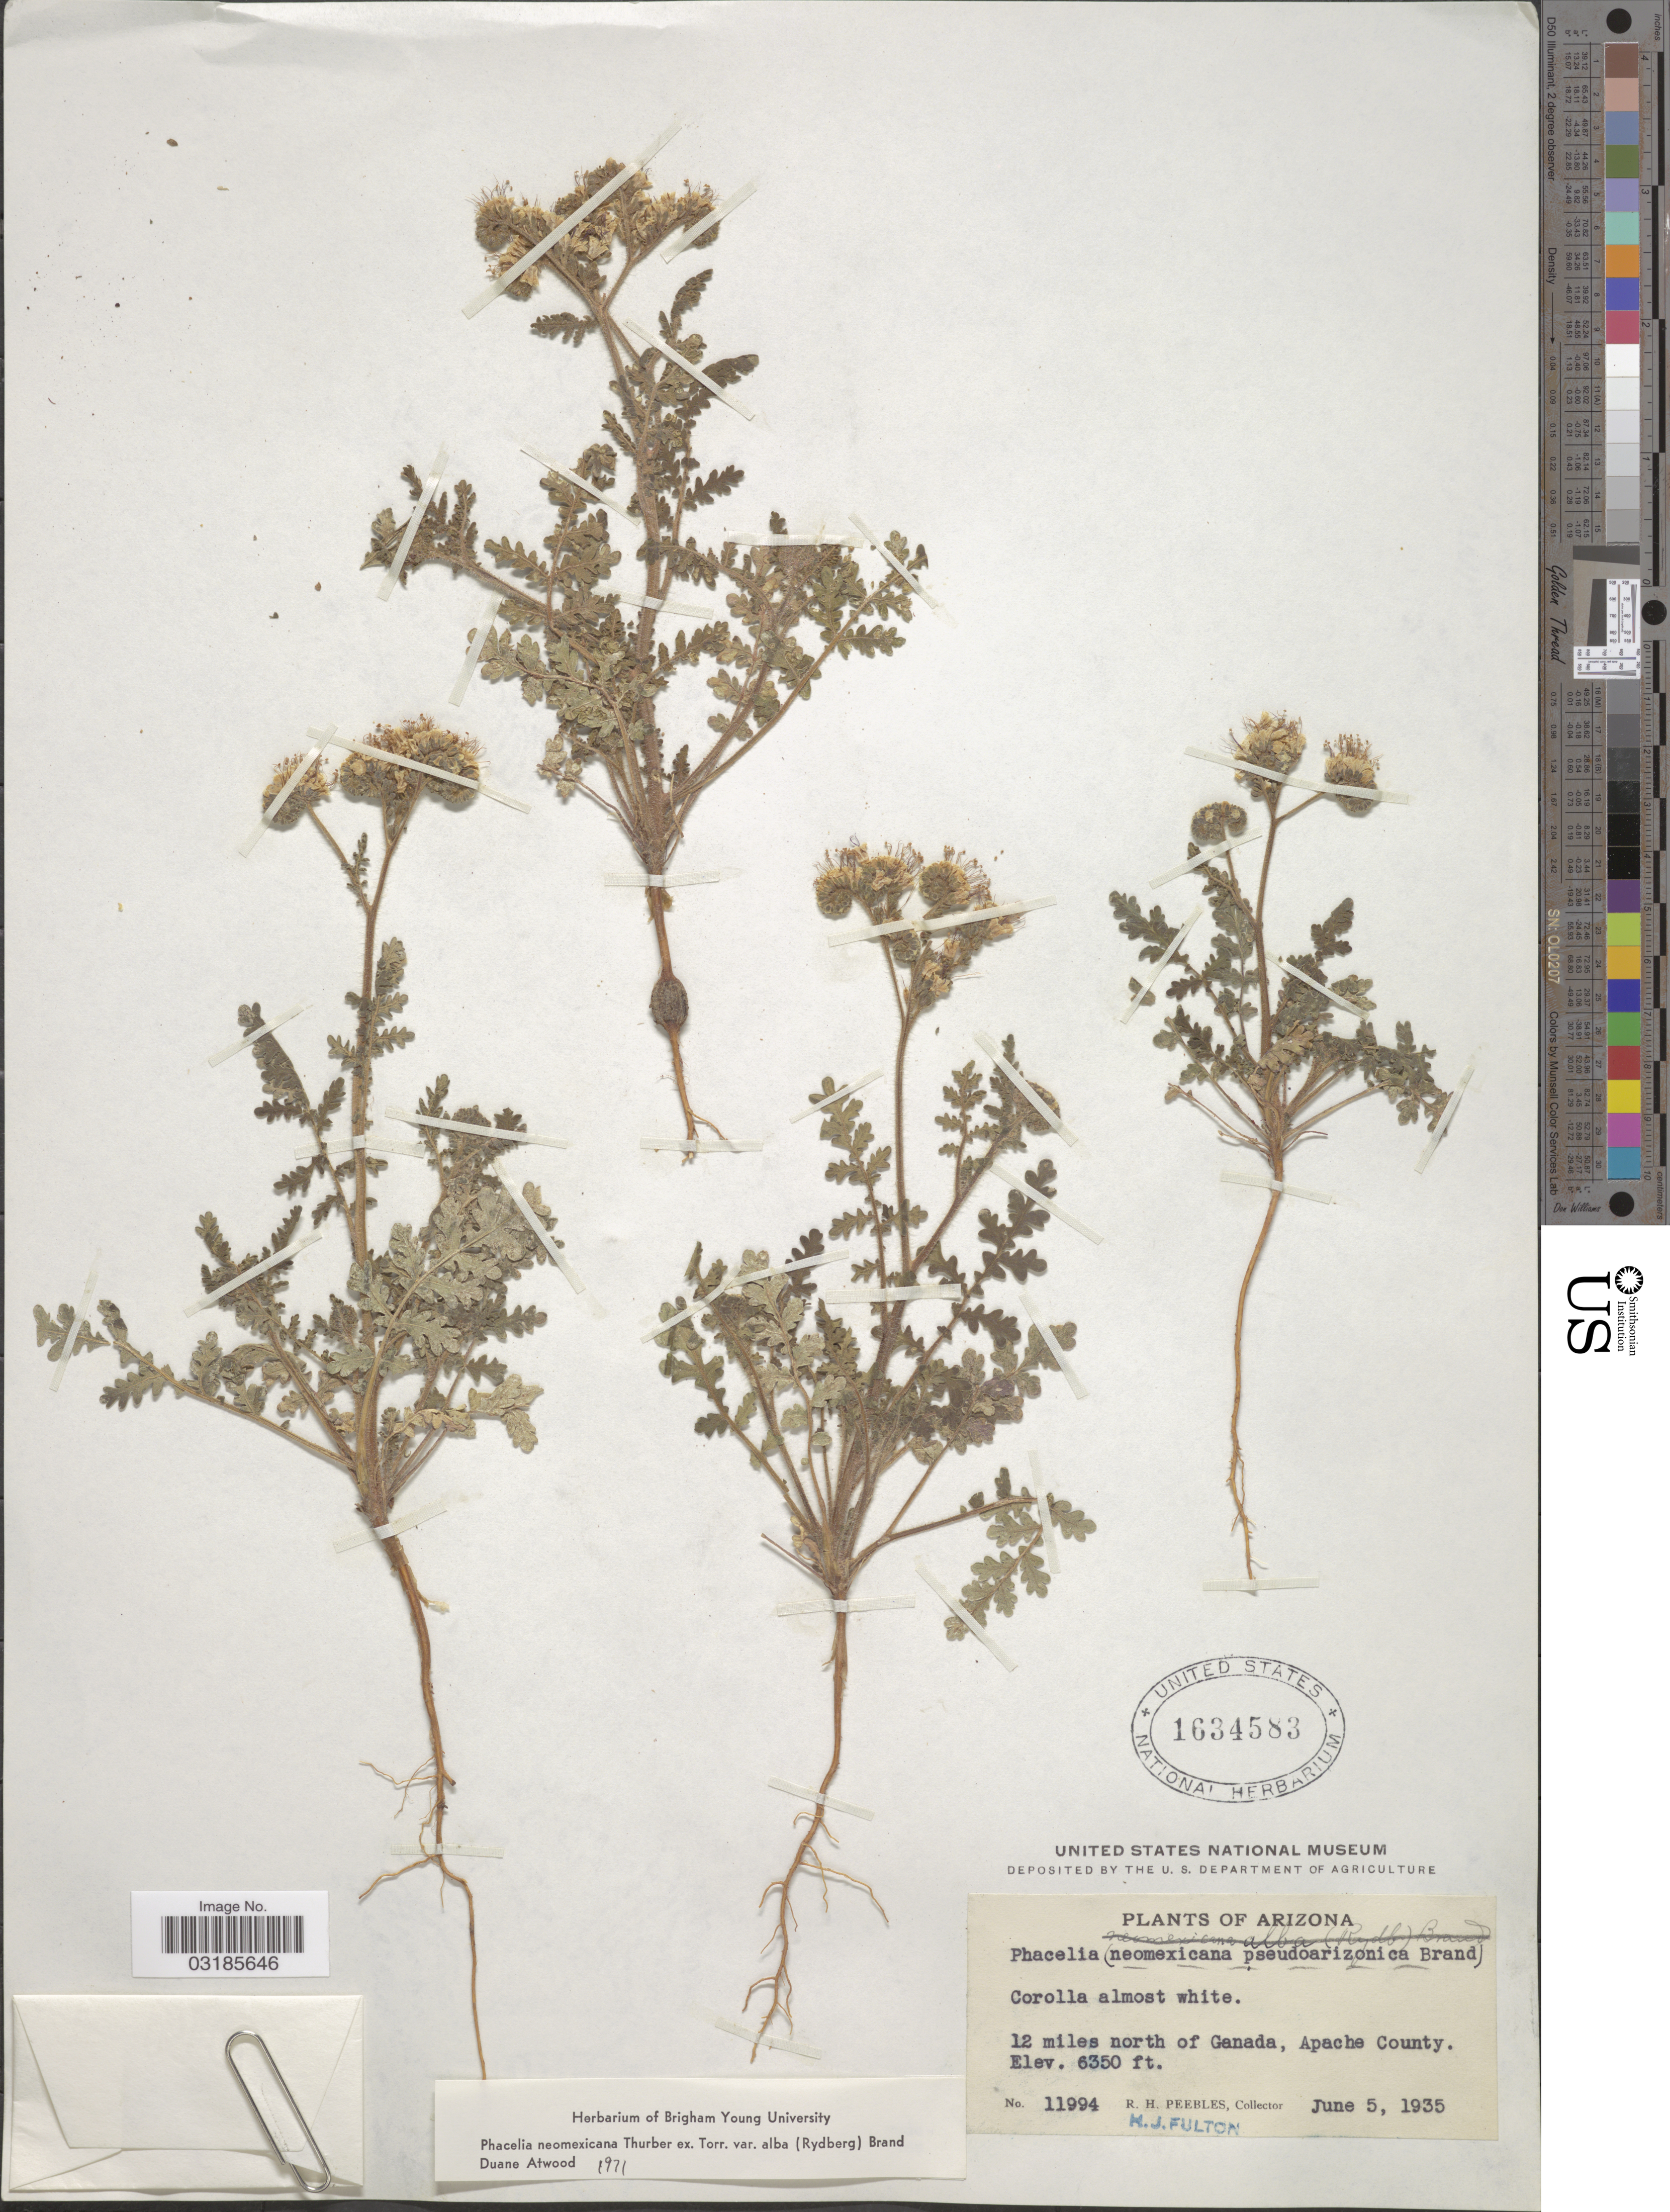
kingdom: Plantae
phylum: Tracheophyta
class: Magnoliopsida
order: Boraginales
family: Hydrophyllaceae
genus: Phacelia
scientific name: Phacelia neomexicana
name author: Thurb. ex Torr.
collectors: R. H. Peebles & H. Fulton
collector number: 11994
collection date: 1935-06-05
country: United States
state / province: Arizona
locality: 12 miles north of Genada, Apache County.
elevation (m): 1935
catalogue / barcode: US 1634583